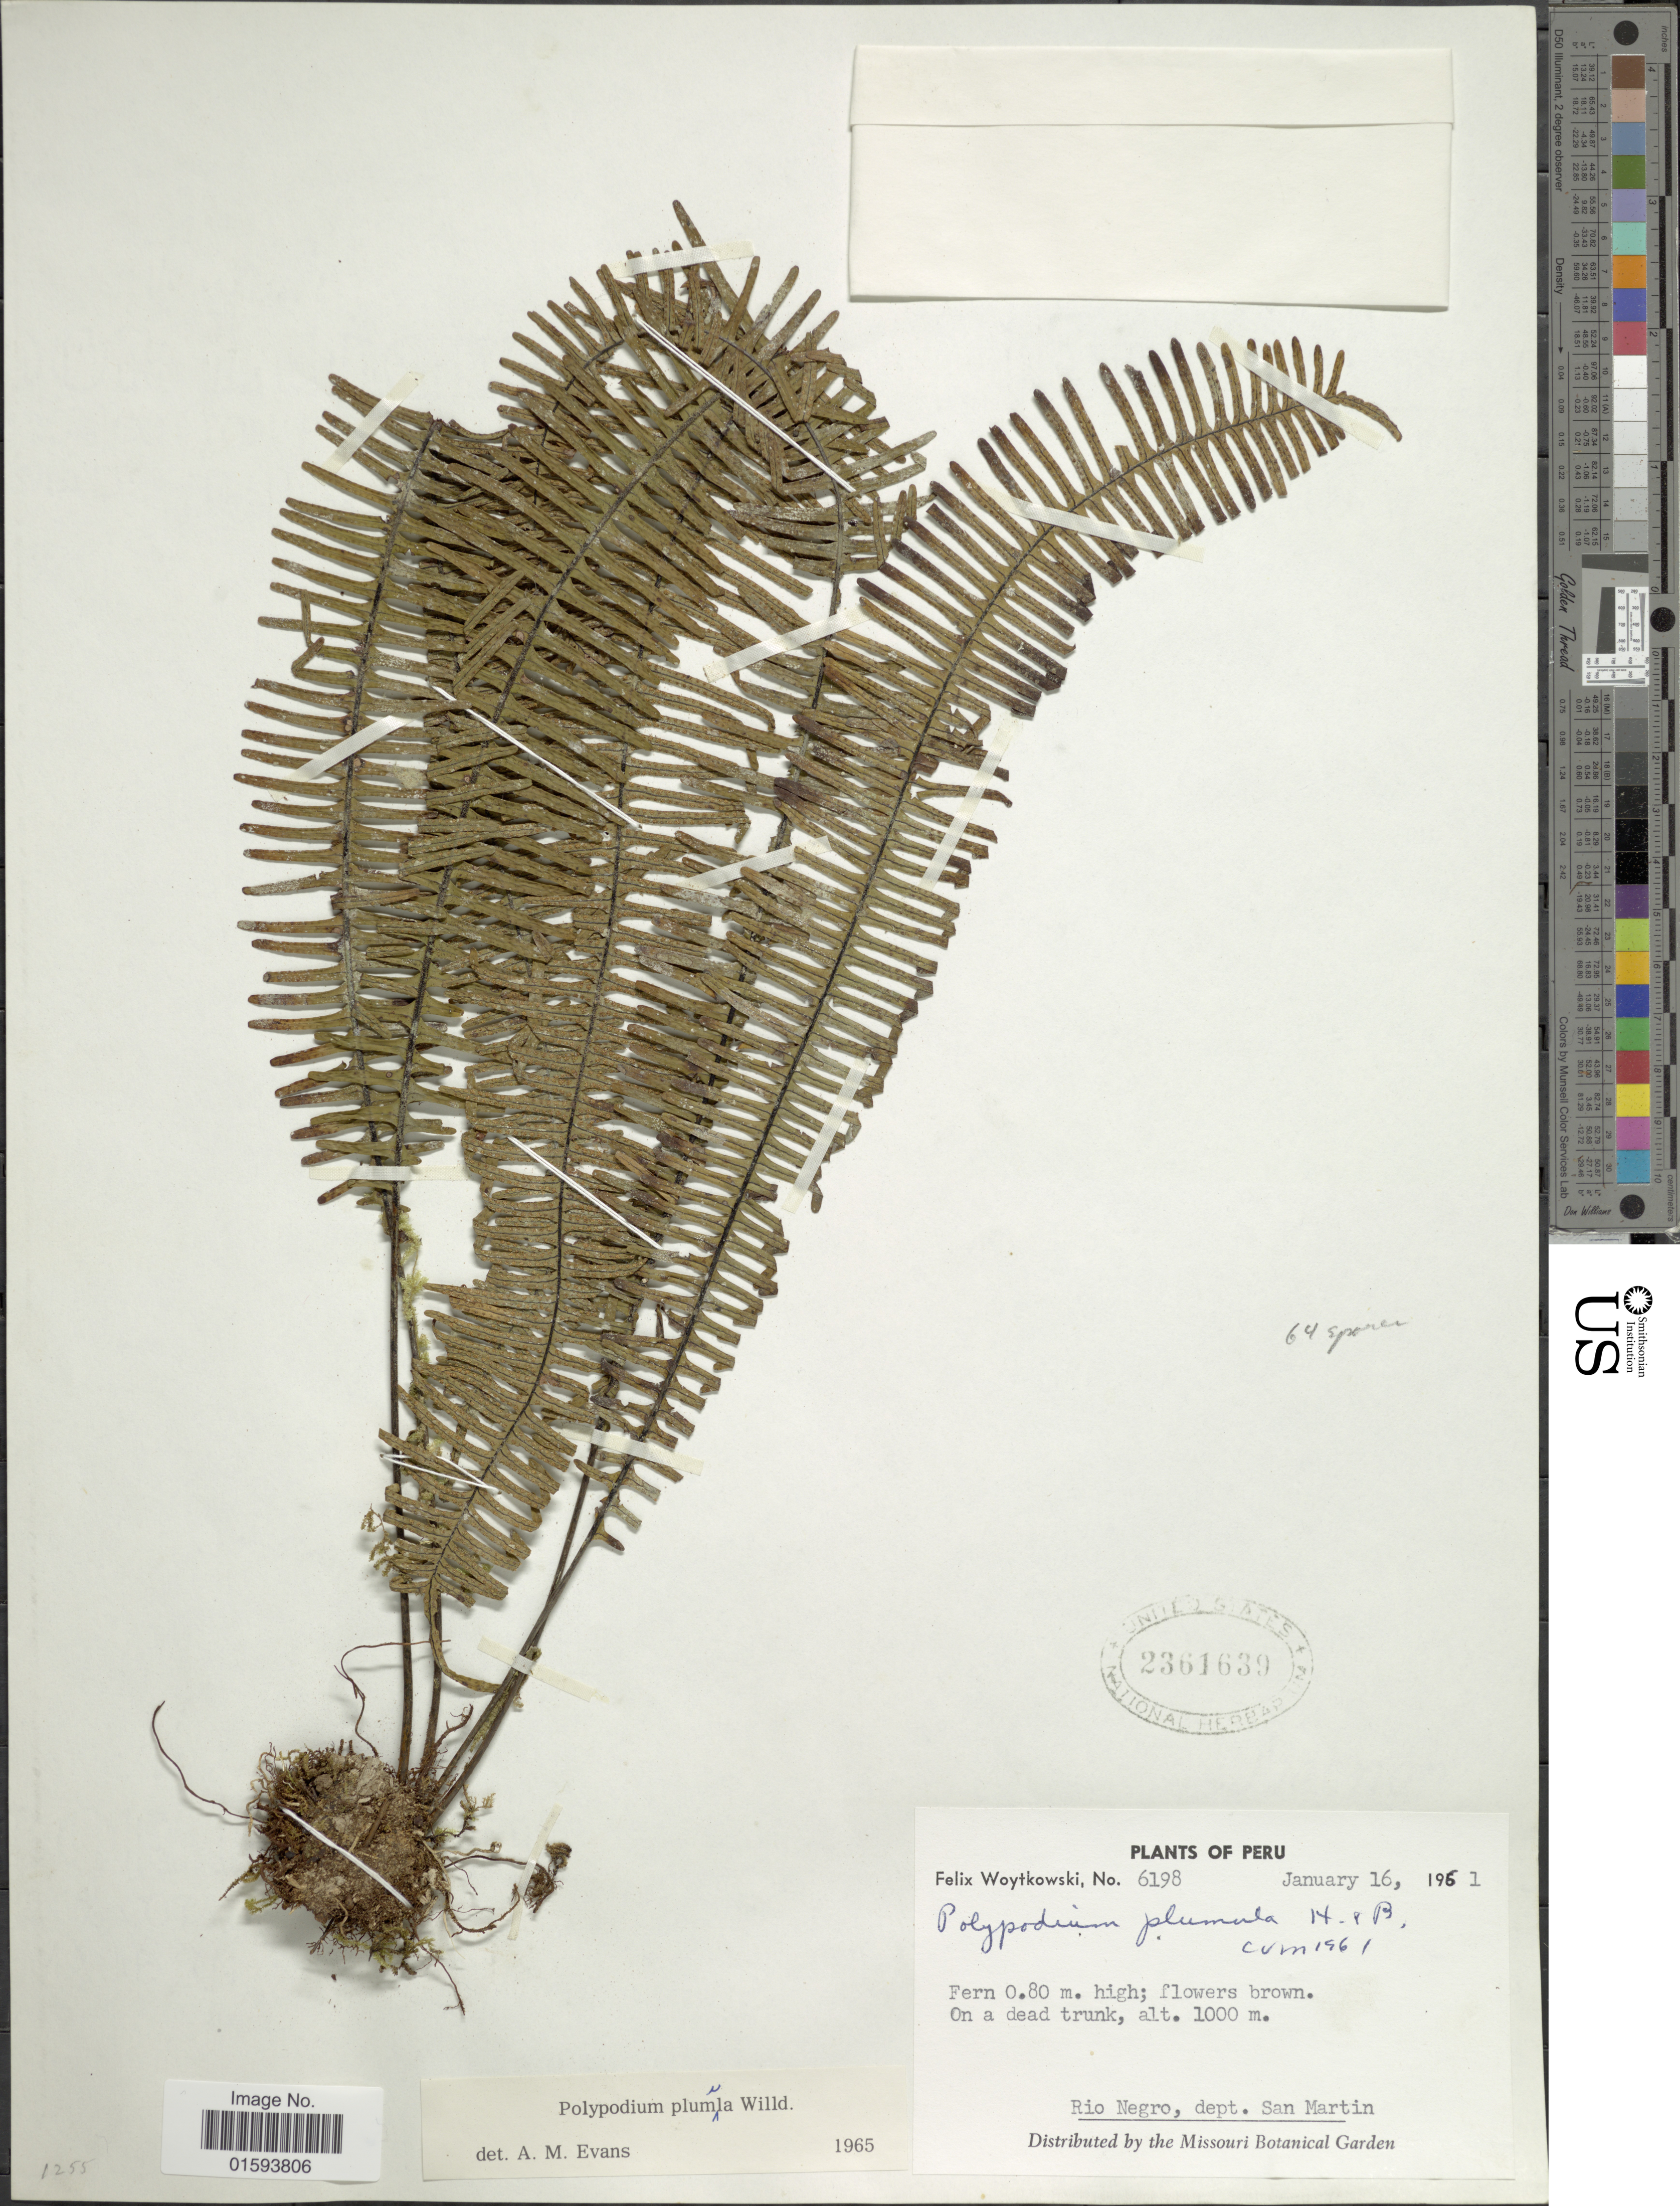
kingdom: Plantae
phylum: Tracheophyta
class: Polypodiopsida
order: Polypodiales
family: Polypodiaceae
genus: Pecluma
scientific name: Pecluma plumula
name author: (Humb. & Bonpl. ex Willd.) M.G. Price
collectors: F. Woytkowski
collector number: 6198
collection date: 1961-01-16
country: Peru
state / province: San Martín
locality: Rio Negro, dept. San Martin.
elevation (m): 1000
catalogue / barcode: US 2361639